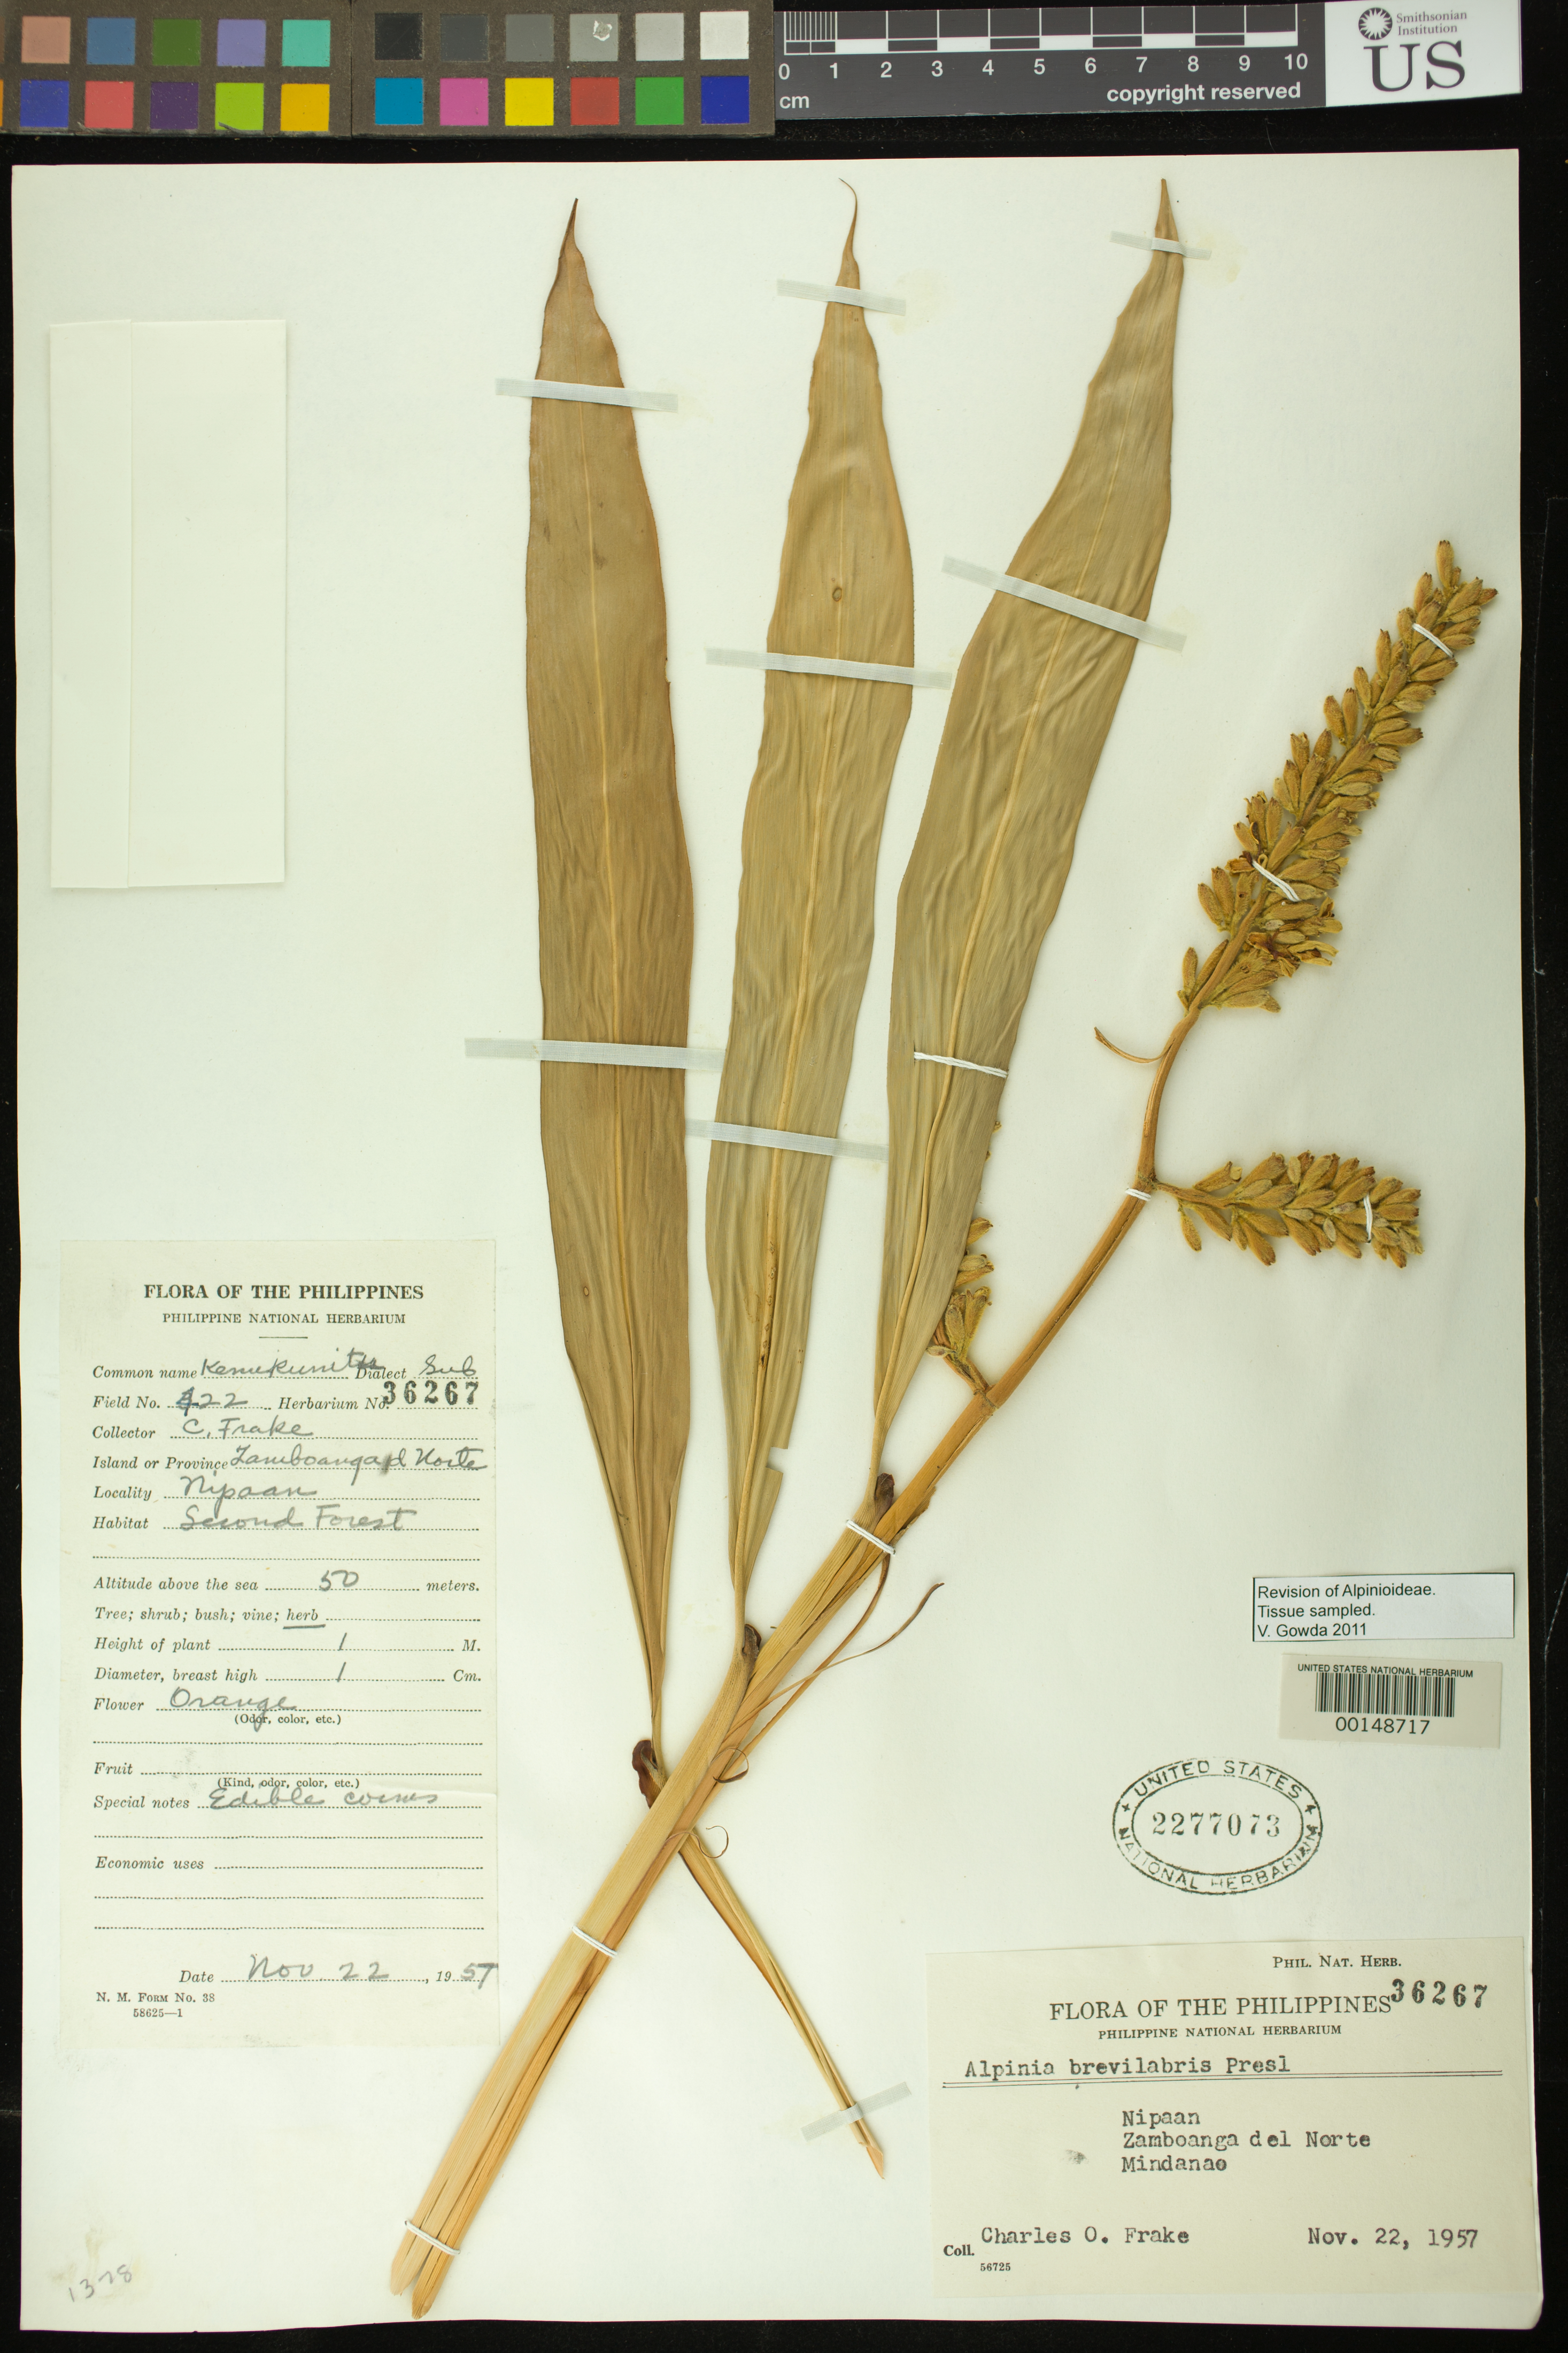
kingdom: Plantae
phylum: Tracheophyta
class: Liliopsida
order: Zingiberales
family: Zingiberaceae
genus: Alpinia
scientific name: Alpinia brevilabris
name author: C. Presl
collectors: C. O. Frake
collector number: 422 / Phil. Nat. Herb. 36267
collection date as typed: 22 Nov 1957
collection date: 1957-11-22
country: Philippines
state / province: Zamboanga Peninsula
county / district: Zamboanga del Norte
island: Mindanao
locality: Nipaan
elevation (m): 50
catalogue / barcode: US 2277073